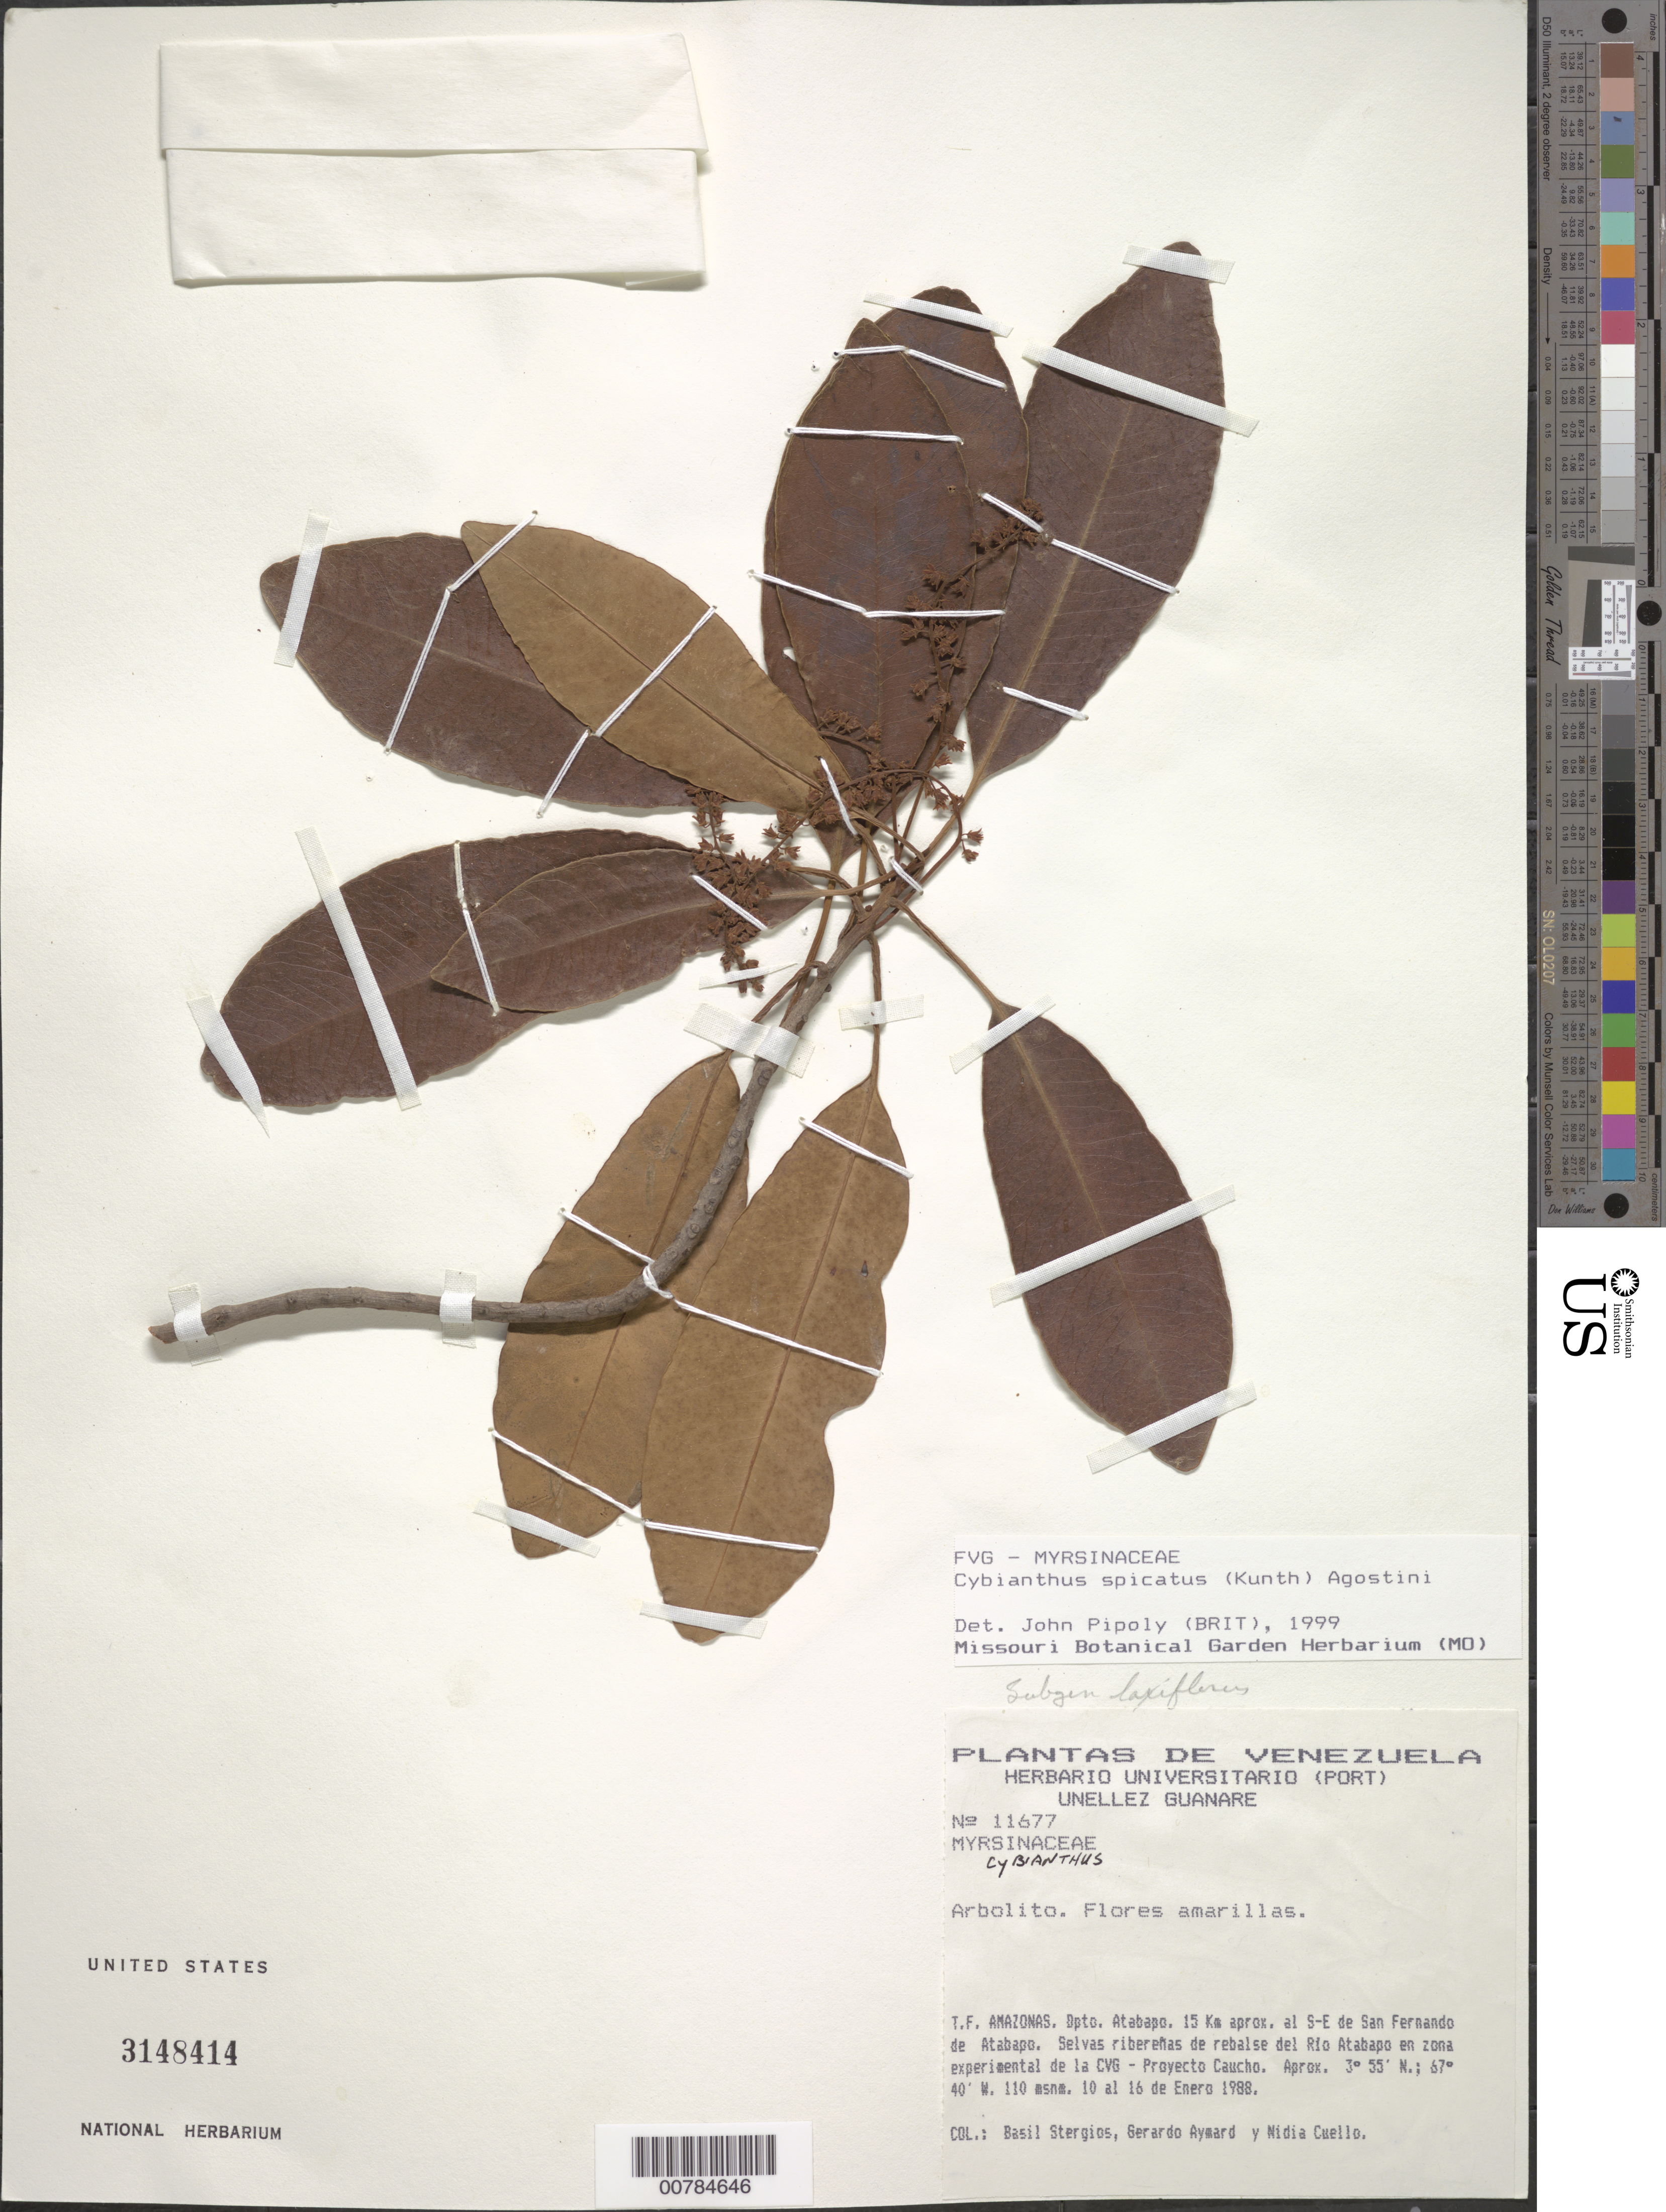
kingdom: Plantae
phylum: Tracheophyta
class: Magnoliopsida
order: Ericales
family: Primulaceae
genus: Cybianthus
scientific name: Cybianthus spicatus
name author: (Kunth) G. Agostini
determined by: Pipoly, J. J., III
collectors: B. G. Stergios, G. A. Aymard & N. L. Cuello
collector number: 11677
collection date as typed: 10-Jan-88 to 16-Jan-88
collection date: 1988-01-10/1988-01-16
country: Venezuela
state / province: Amazonas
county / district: Atabapo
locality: San Fernando de Atabapo, 15 km al SE, en el sector "El Pozo"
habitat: Selvas ribereñas de rebalse del río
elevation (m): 110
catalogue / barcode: US 3148414